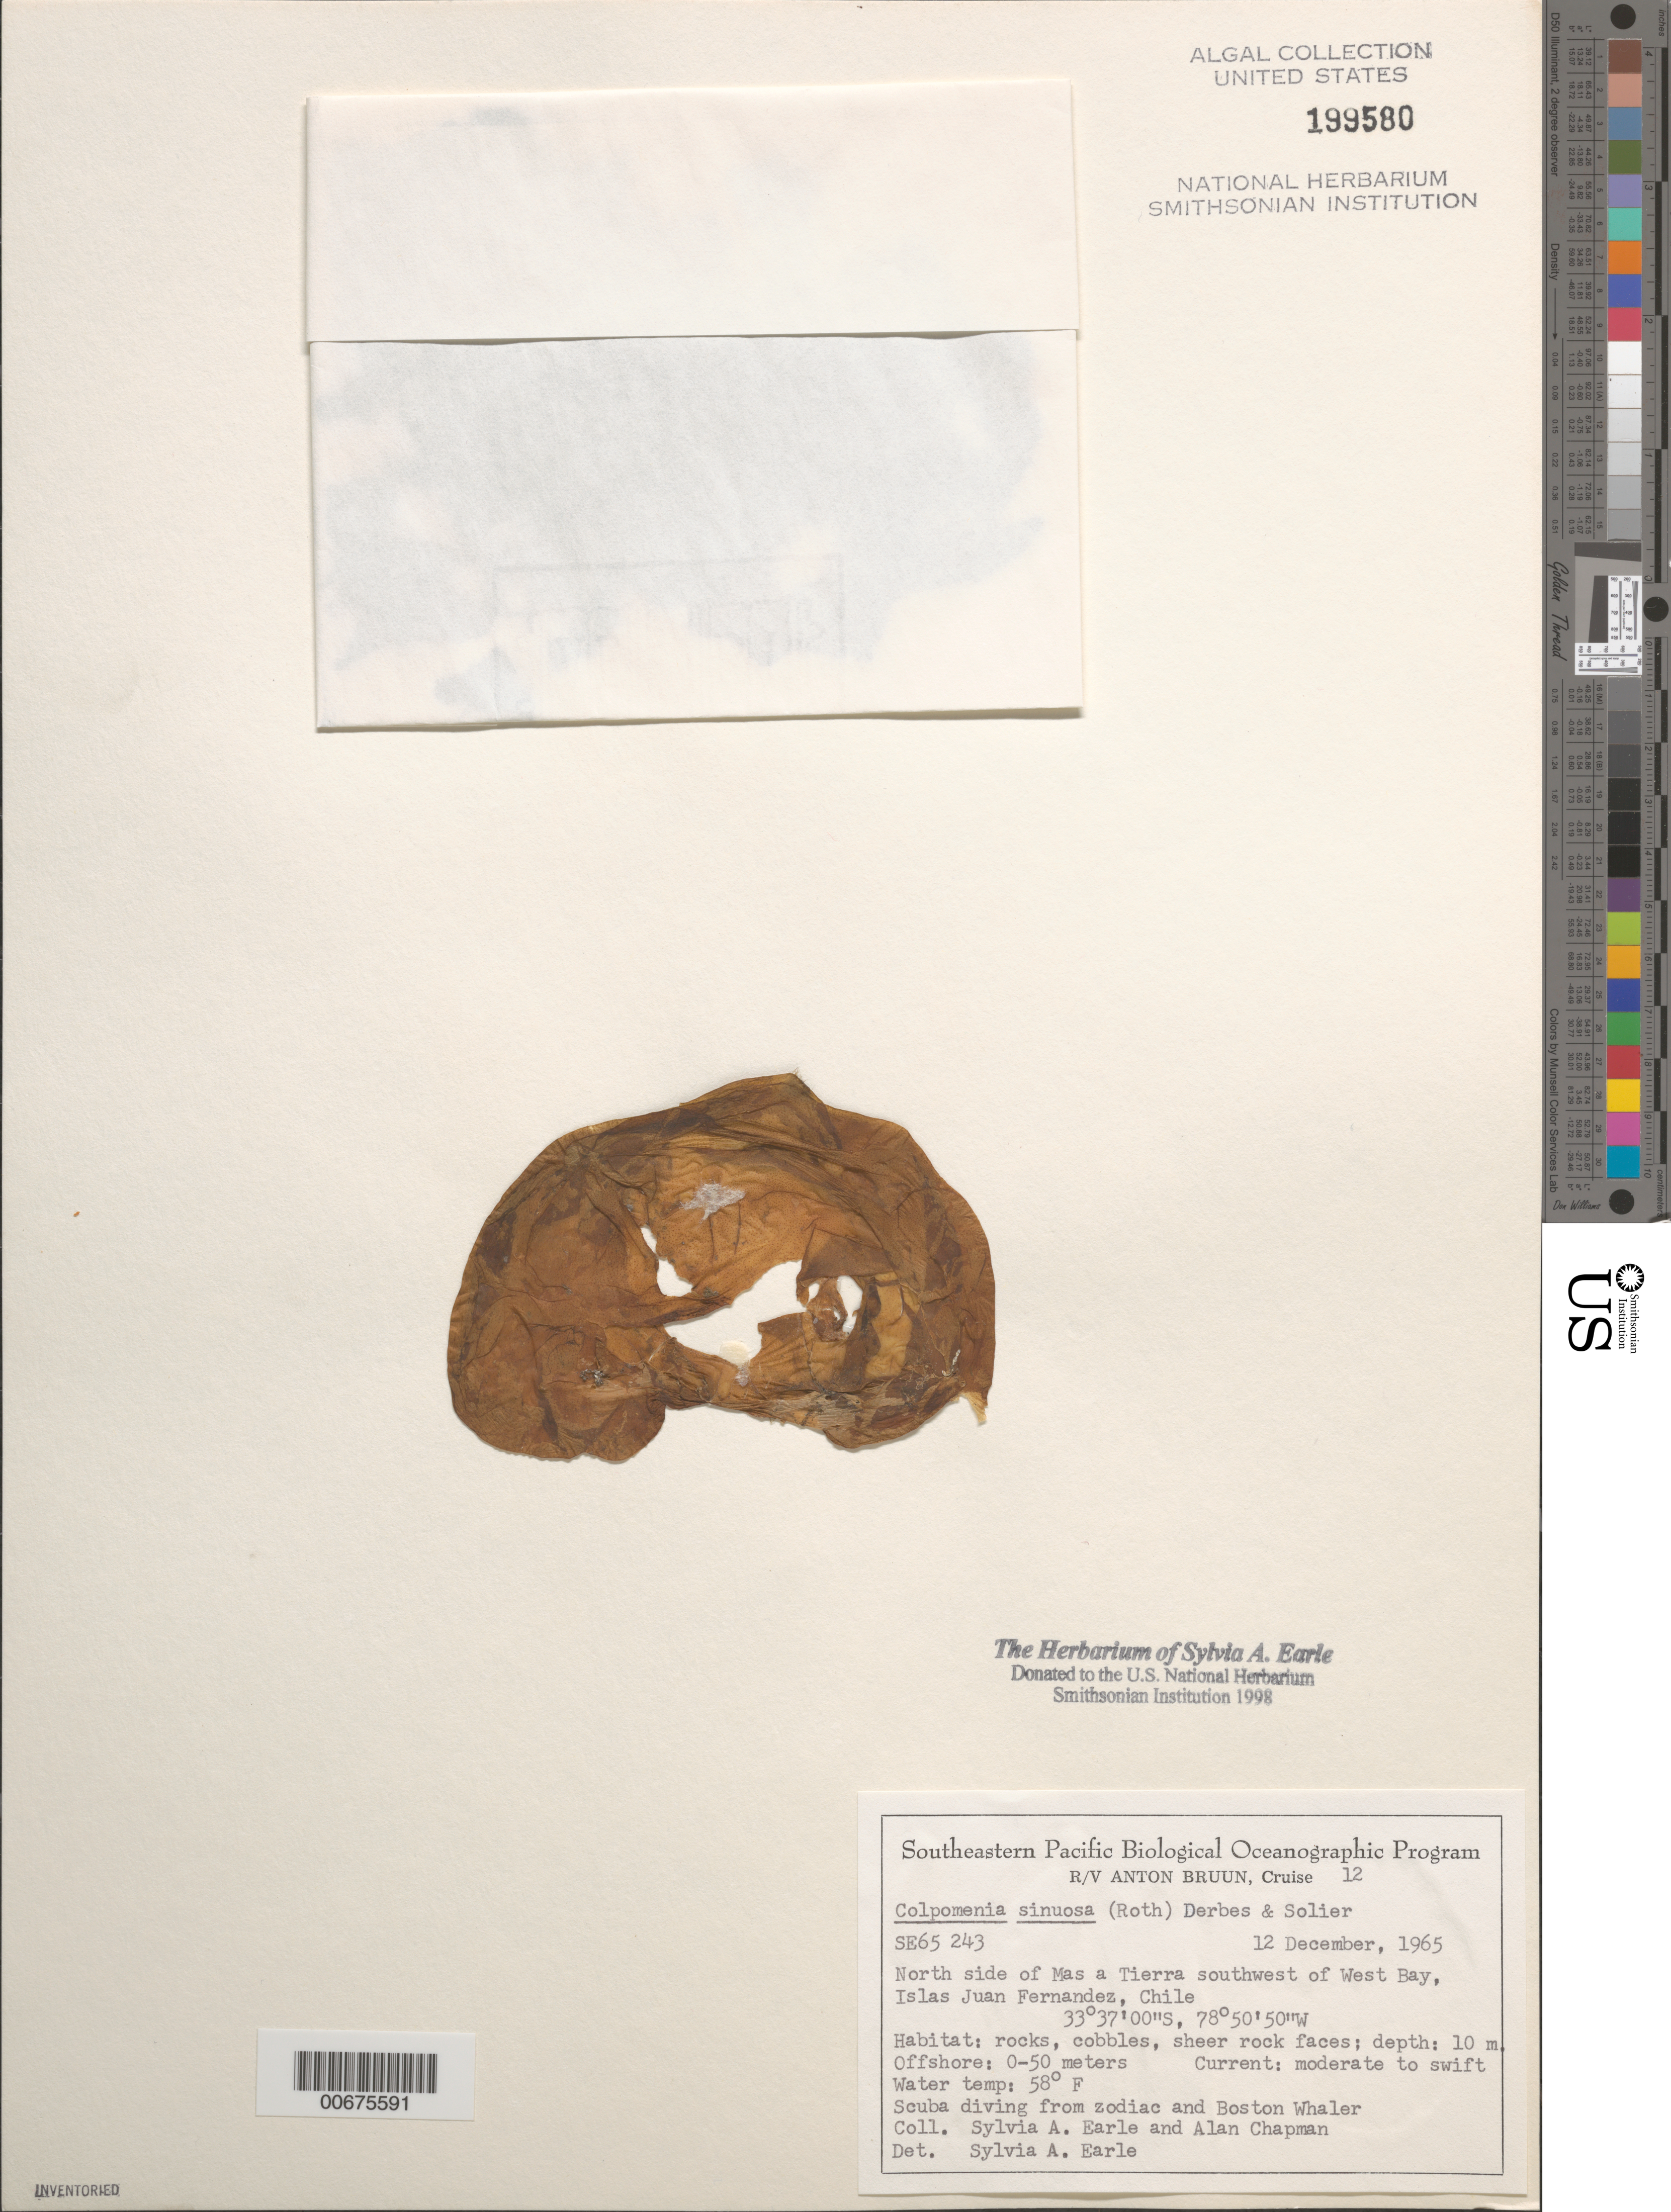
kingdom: Chromista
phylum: Ochrophyta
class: Phaeophyceae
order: Scytosiphonales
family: Scytosiphonaceae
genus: Colpomenia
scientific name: Colpomenia sinuosa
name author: (K. Mert. ex Roth) Derbes & Solier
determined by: Earle, S. A.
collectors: S. A. Earle & A. Chapman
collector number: SE 65243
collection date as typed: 12 Dec 1965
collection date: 1965-12-12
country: Chile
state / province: Valparaíso (V)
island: Isla Más a Tierra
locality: Southwest of West Bay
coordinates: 33 37' 00" S, 78 50' 50" W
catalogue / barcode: US 199580